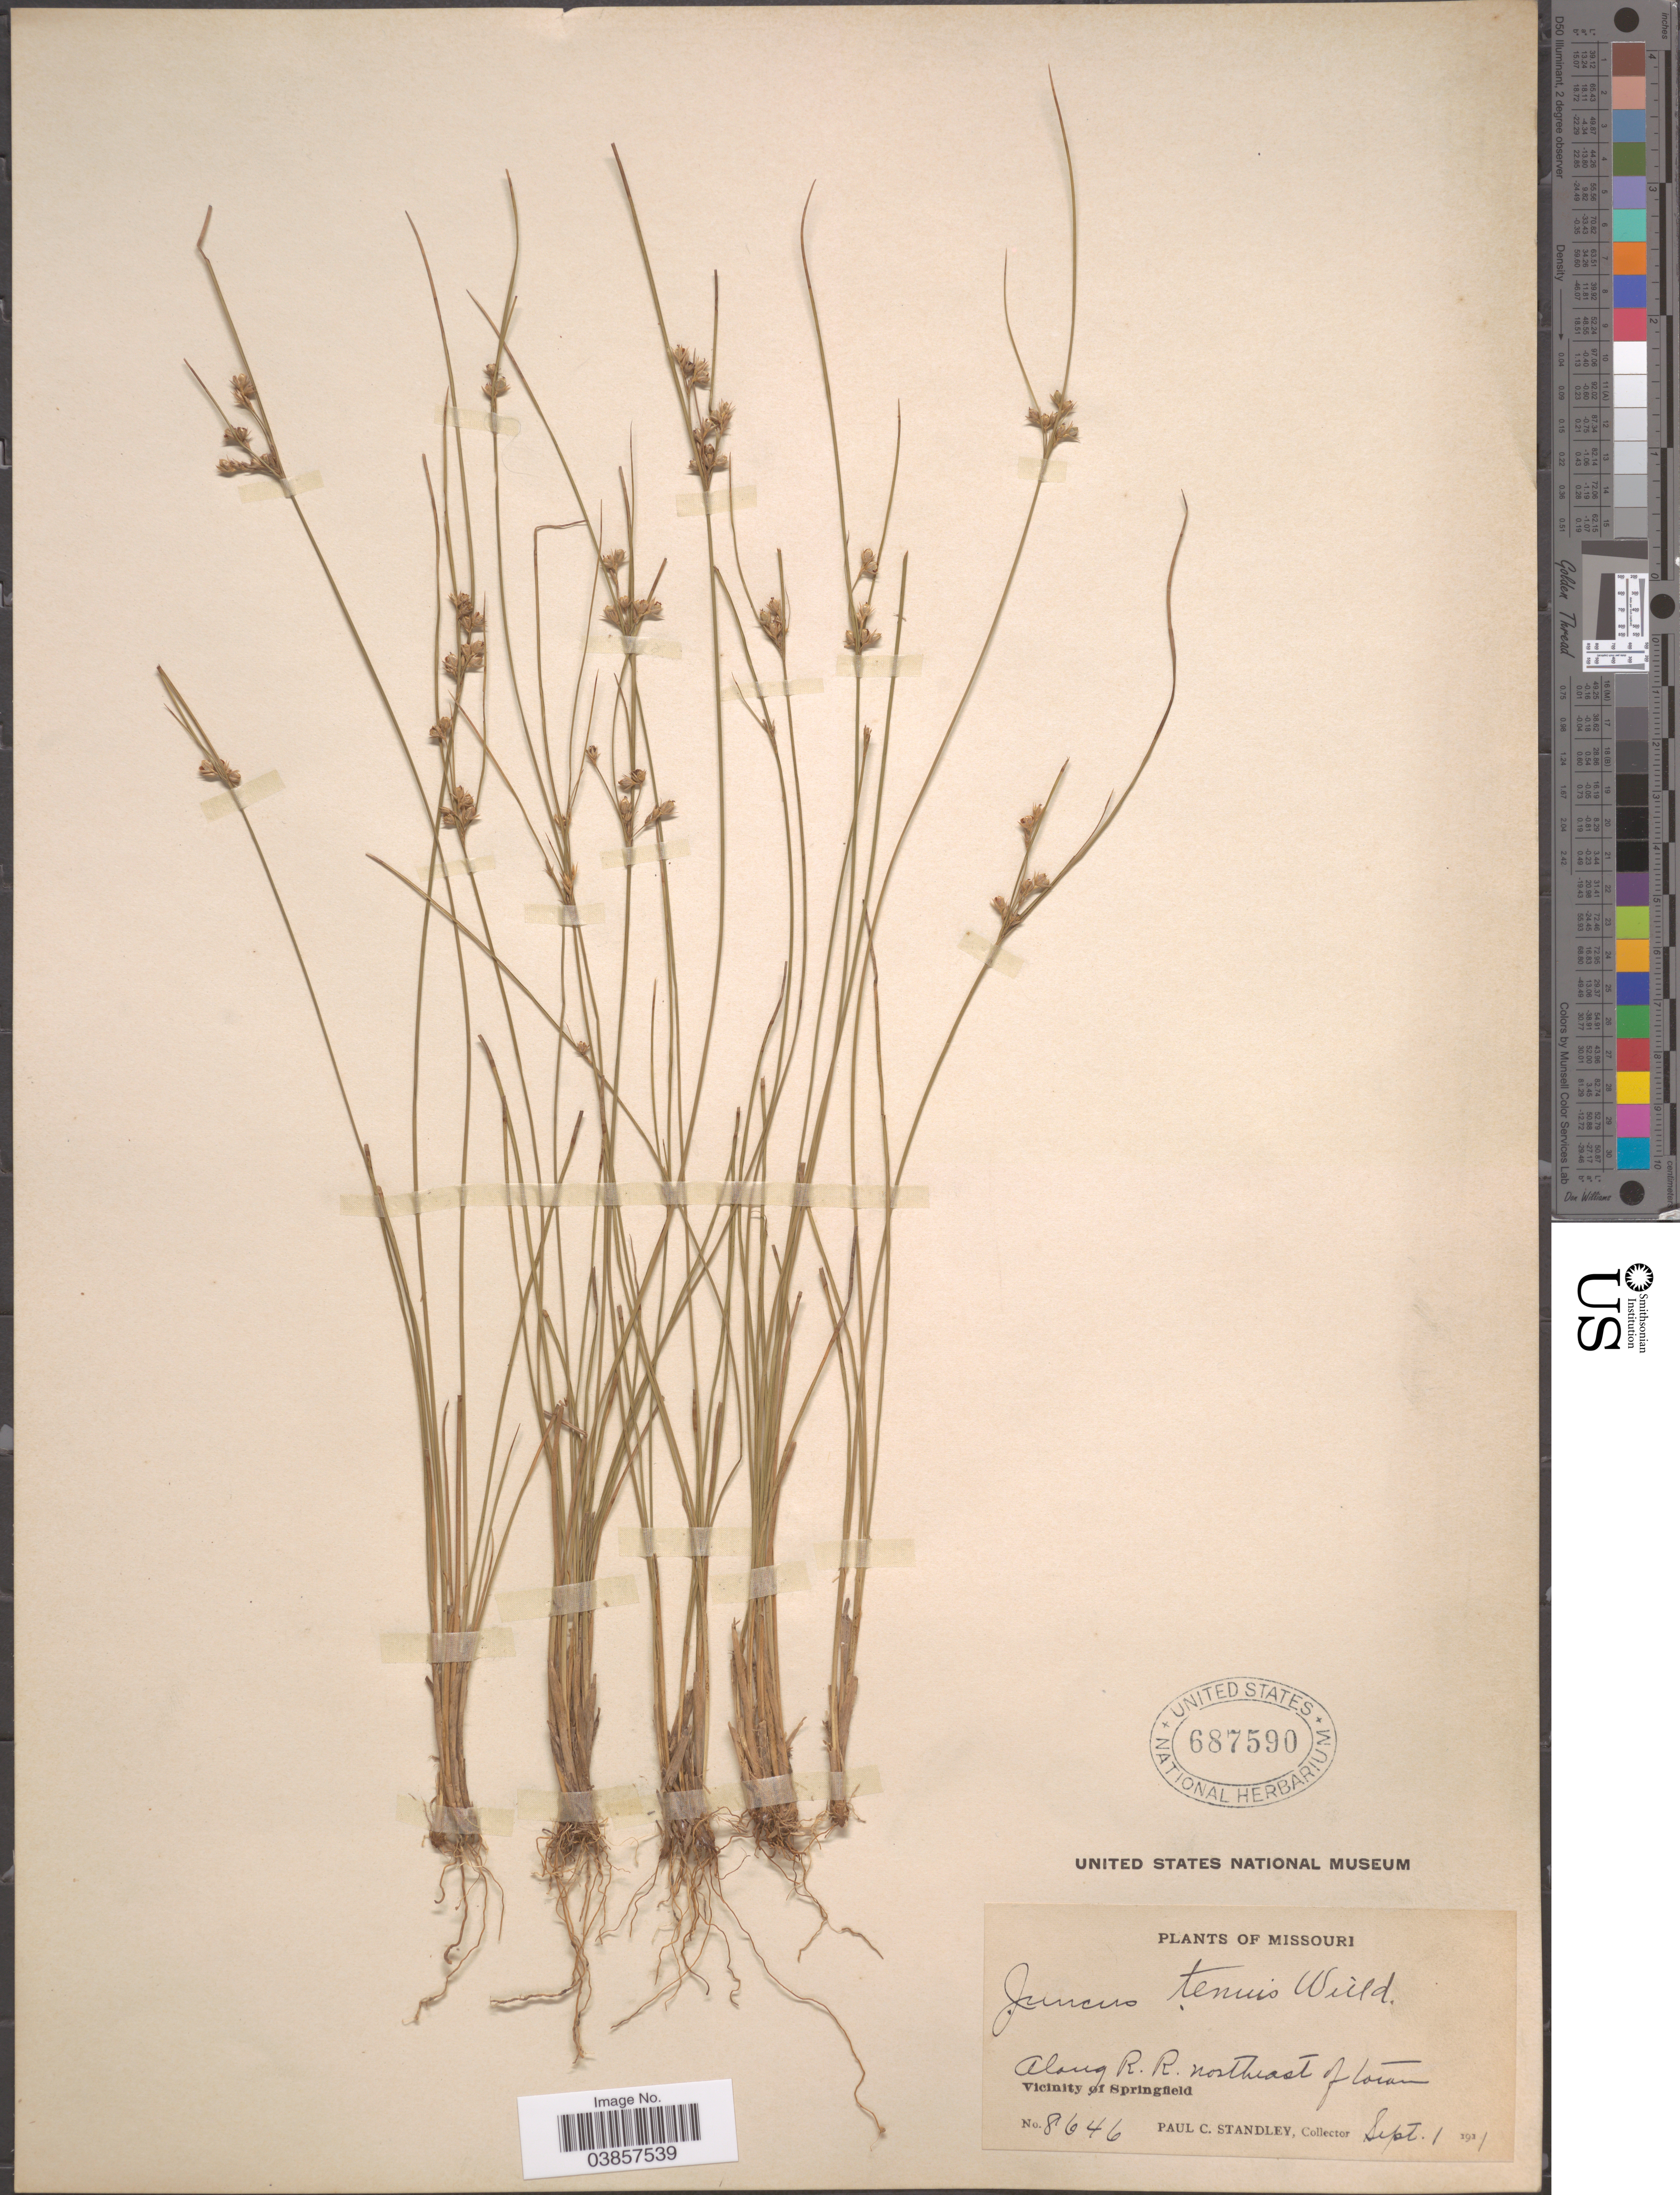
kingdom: Plantae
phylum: Tracheophyta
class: Liliopsida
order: Poales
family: Juncaceae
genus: Juncus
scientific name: Juncus tenuis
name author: Willd.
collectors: P. C. Standley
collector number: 8646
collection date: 1911-09-01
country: United States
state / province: Missouri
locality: Along R. R. northeast of town. Vicinity of Springfield.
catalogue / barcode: US 687590